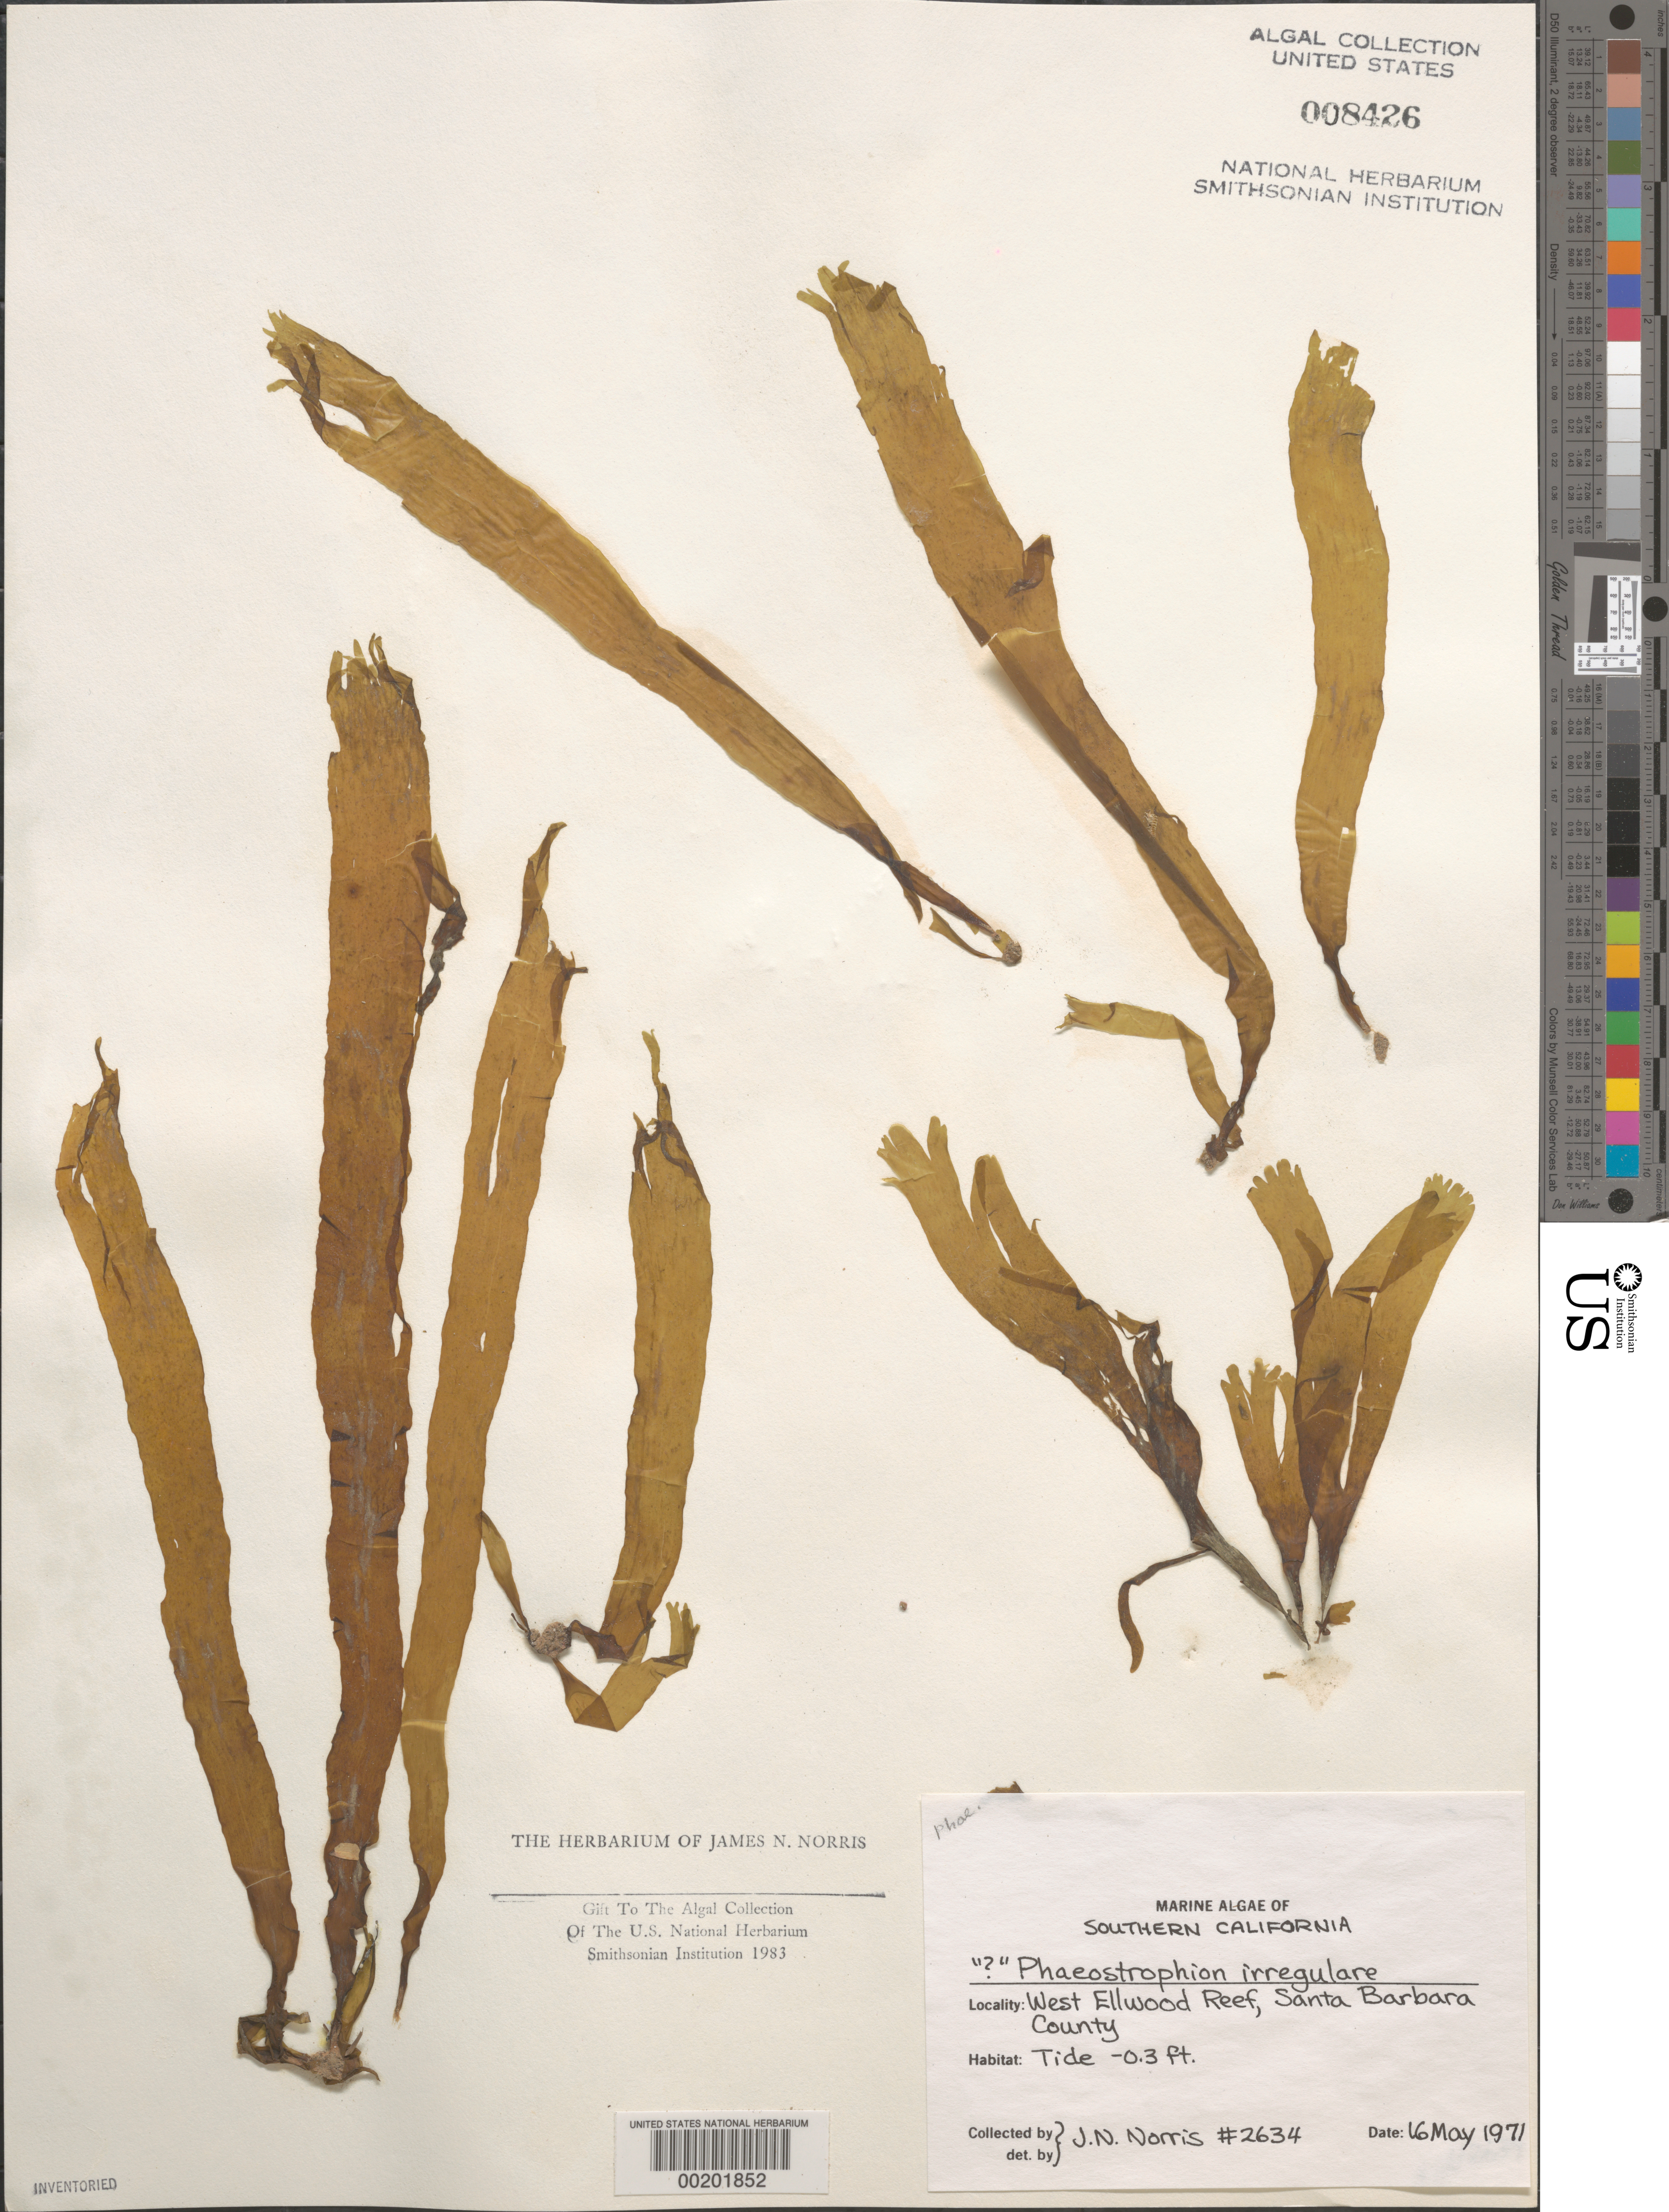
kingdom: Chromista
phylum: Ochrophyta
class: Phaeophyceae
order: Laminariales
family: Laminariaceae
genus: Phaeostrophion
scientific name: Phaeostrophion irregulare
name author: Setch. & N.L. Gardner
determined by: Norris, James N.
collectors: J. N. Norris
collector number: JN-2634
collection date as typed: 16 May 1971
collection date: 1971-05-16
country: United States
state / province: California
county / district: Santa Barbara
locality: West Ellwood Reef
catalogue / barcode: US 8426